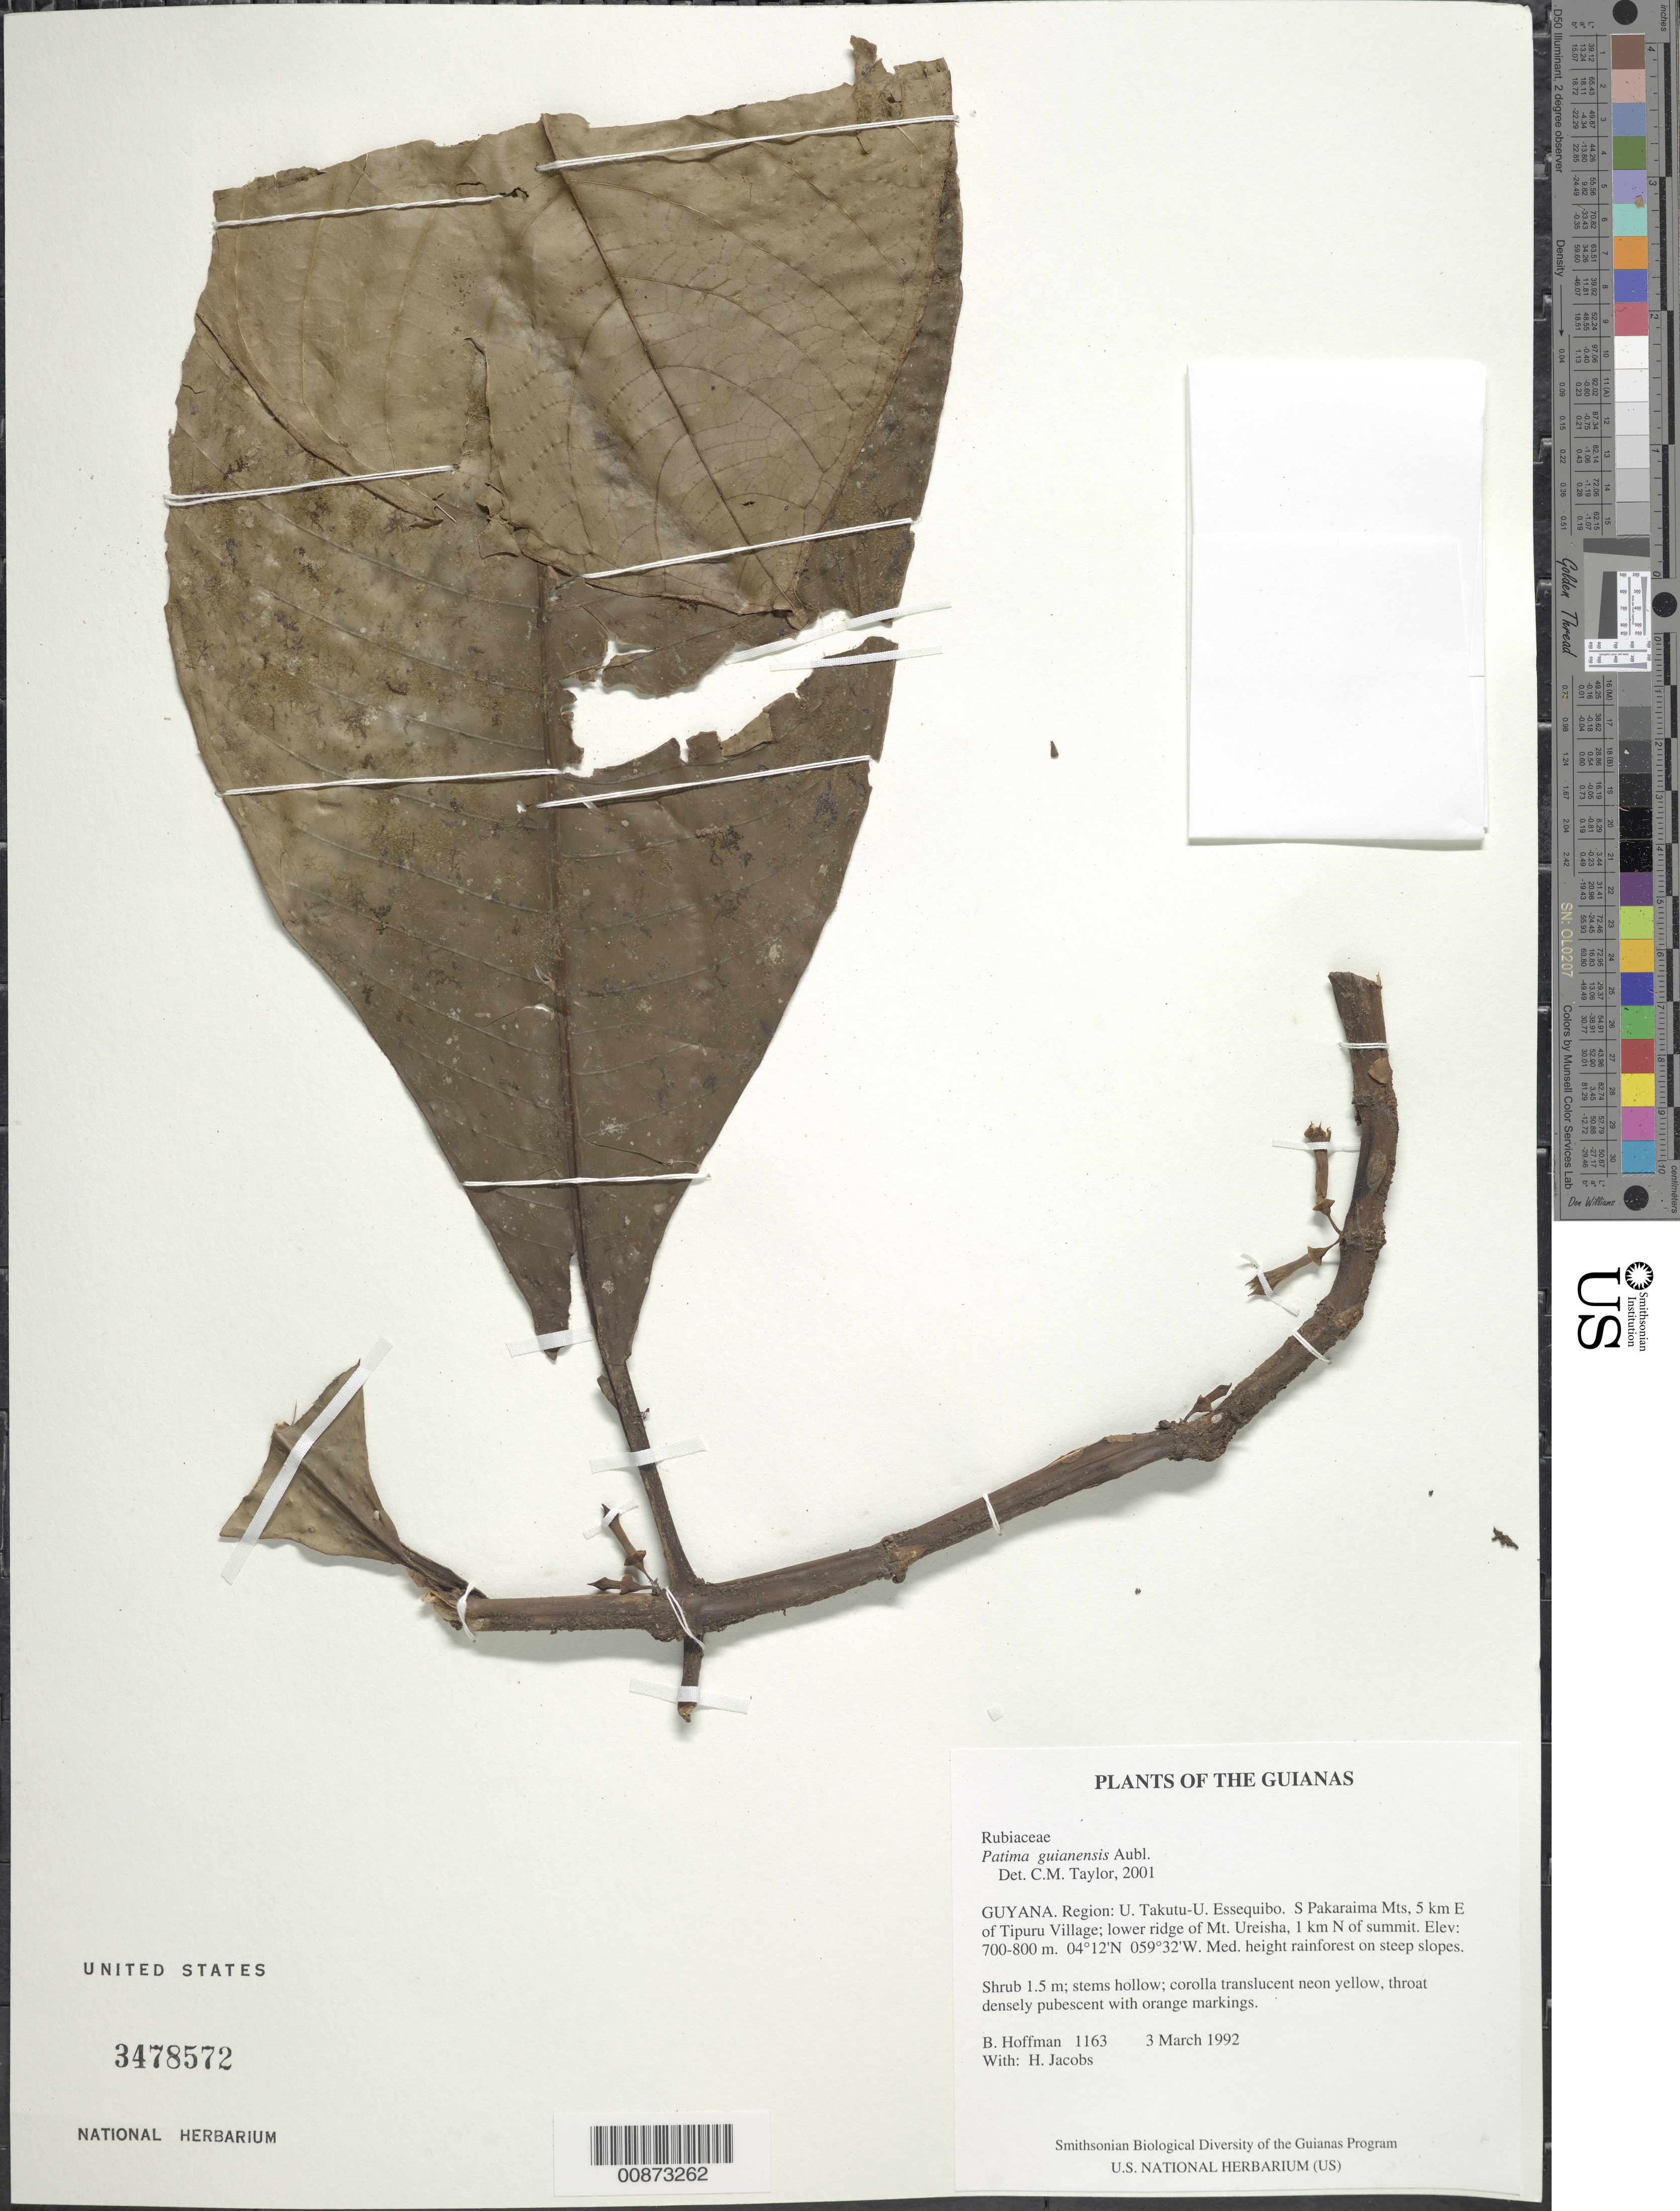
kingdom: Plantae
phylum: Tracheophyta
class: Magnoliopsida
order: Gentianales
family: Rubiaceae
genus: Patima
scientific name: Patima guianensis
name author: Aubl.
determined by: Taylor, Charlotte M.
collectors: B. Hoffman & H. Jacobs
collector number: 1163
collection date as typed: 3 March 1992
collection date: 1992-03-03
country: Guyana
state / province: U. Takutu-U. Essequibo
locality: S Pakaraima Mts, 5 km E of Tipuru Village; lower ridge of Mt. Ureisha, 1 km N of summit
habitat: Med. height rainforest on steep slopes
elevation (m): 700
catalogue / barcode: US 3478572